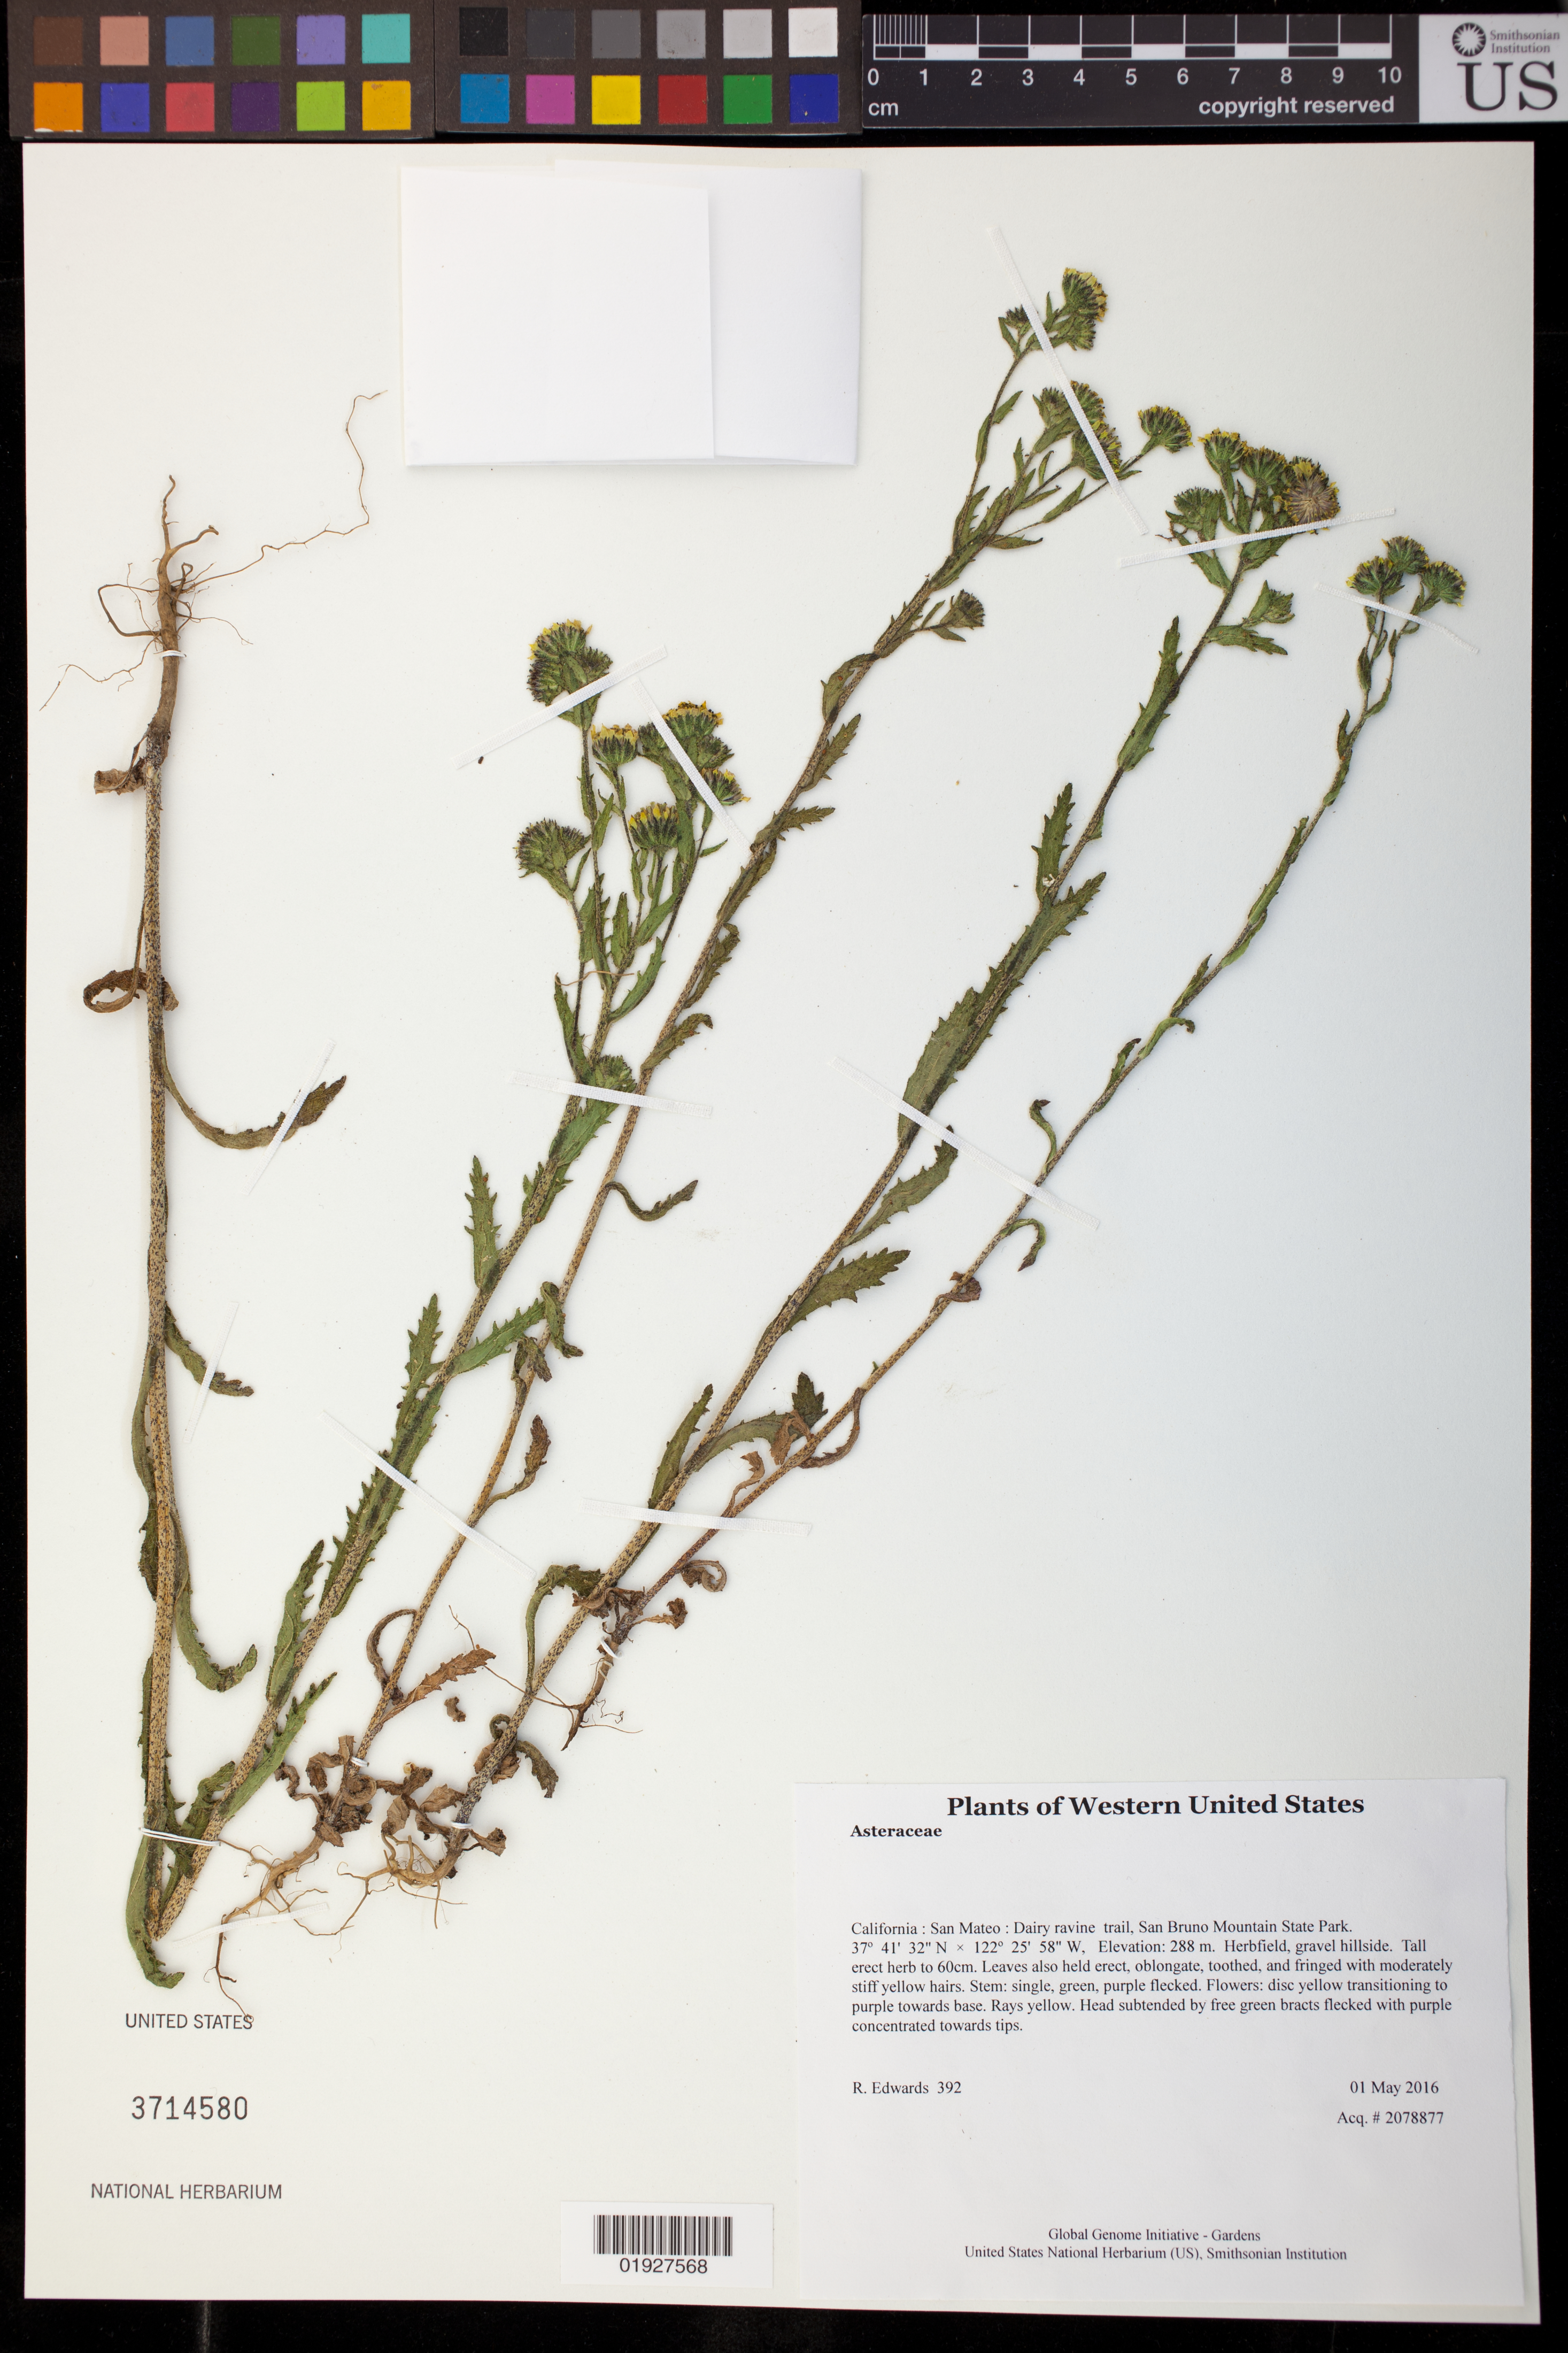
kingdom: Plantae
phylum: Tracheophyta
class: Magnoliopsida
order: Asterales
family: Asteraceae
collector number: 392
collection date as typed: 1 May 2016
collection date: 2016-05-01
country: United States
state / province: California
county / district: San Mateo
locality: Dairy ravine trail, San Bruno Mountain State Park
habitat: Herbfield, gravel hillside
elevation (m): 288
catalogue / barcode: US 3714580